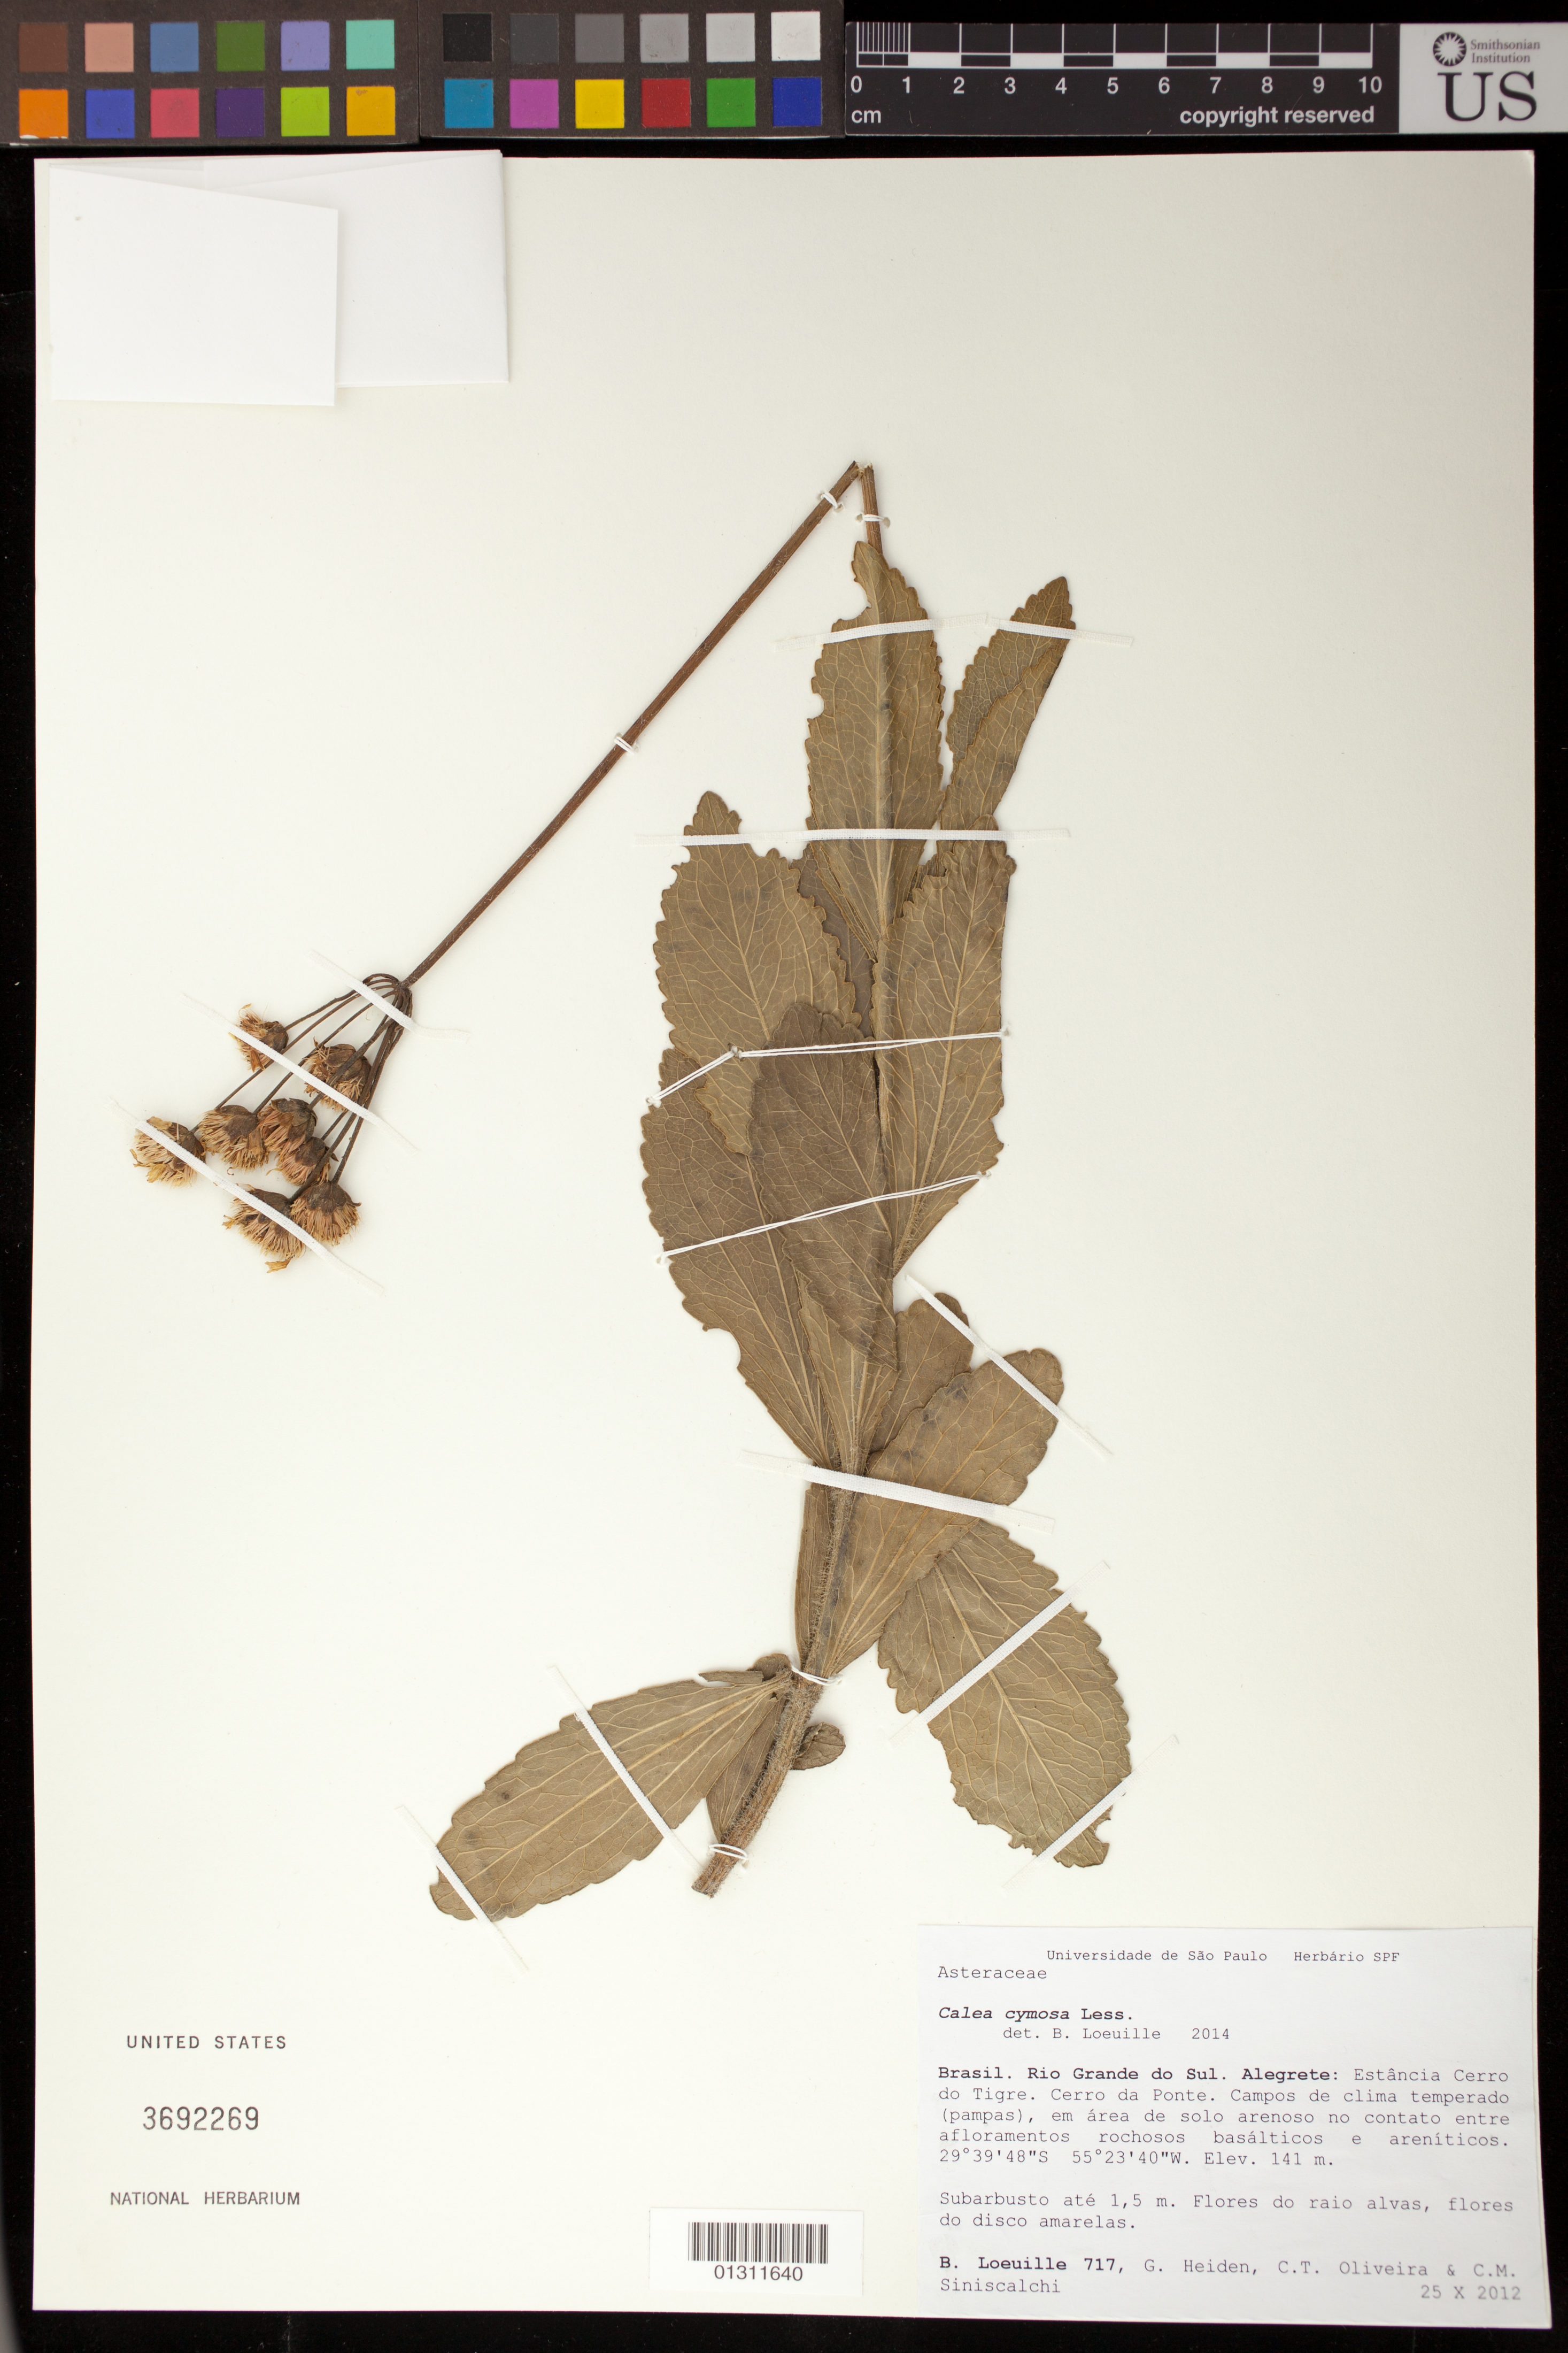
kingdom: Plantae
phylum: Tracheophyta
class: Magnoliopsida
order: Asterales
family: Asteraceae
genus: Calea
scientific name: Calea cymosa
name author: Less.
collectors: B. Loeuille, G. Heiden, C. T. Oliveira & C. Siniscalchi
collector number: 717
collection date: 2012-10-25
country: Brazil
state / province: Rio Grande do Sul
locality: Alegrete: Estancia Cerro do Tigre. Cerro da Ponte.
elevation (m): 141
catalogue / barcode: US 3692269